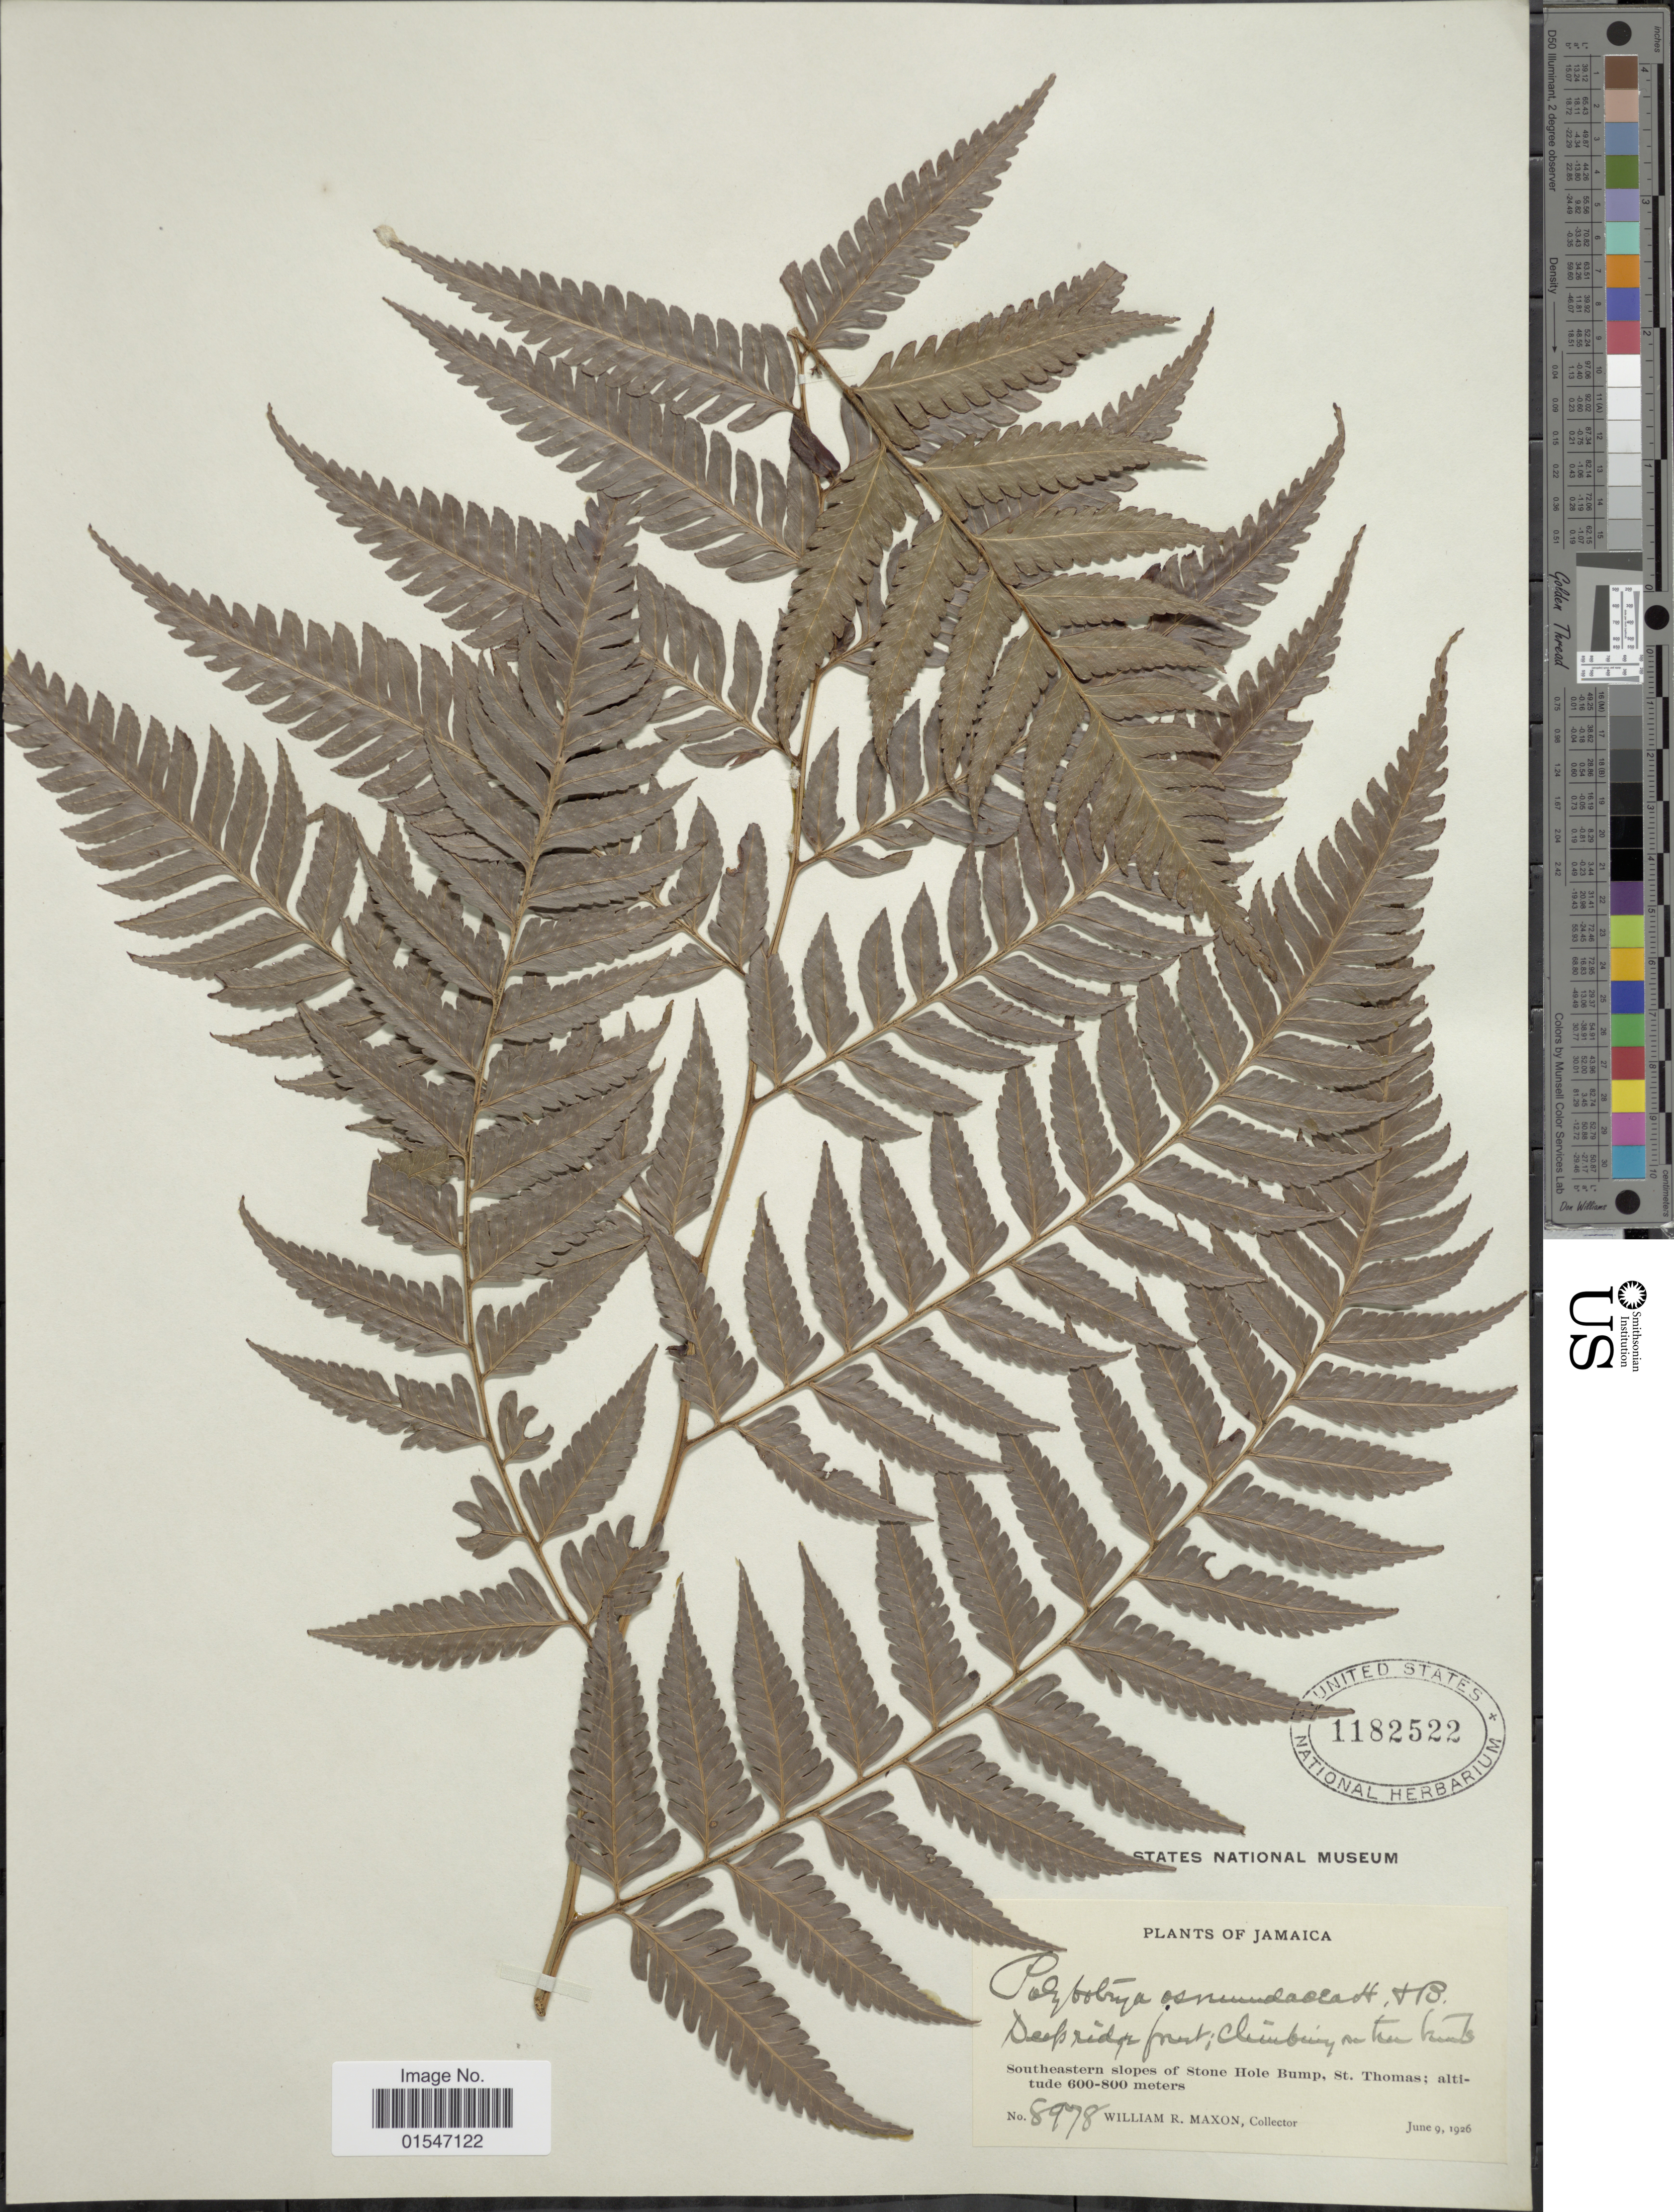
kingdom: Plantae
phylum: Tracheophyta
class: Polypodiopsida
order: Polypodiales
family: Dryopteridaceae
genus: Polybotrya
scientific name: Polybotrya osmundacea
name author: Humb. & Bonpl. ex Willd.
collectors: W. R. Maxon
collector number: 8978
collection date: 1926-06-09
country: Jamaica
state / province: Saint Thomas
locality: Jamaica, Southeastern slopes of Stone Hole Bump, St. Thomas.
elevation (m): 600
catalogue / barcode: US 1182522